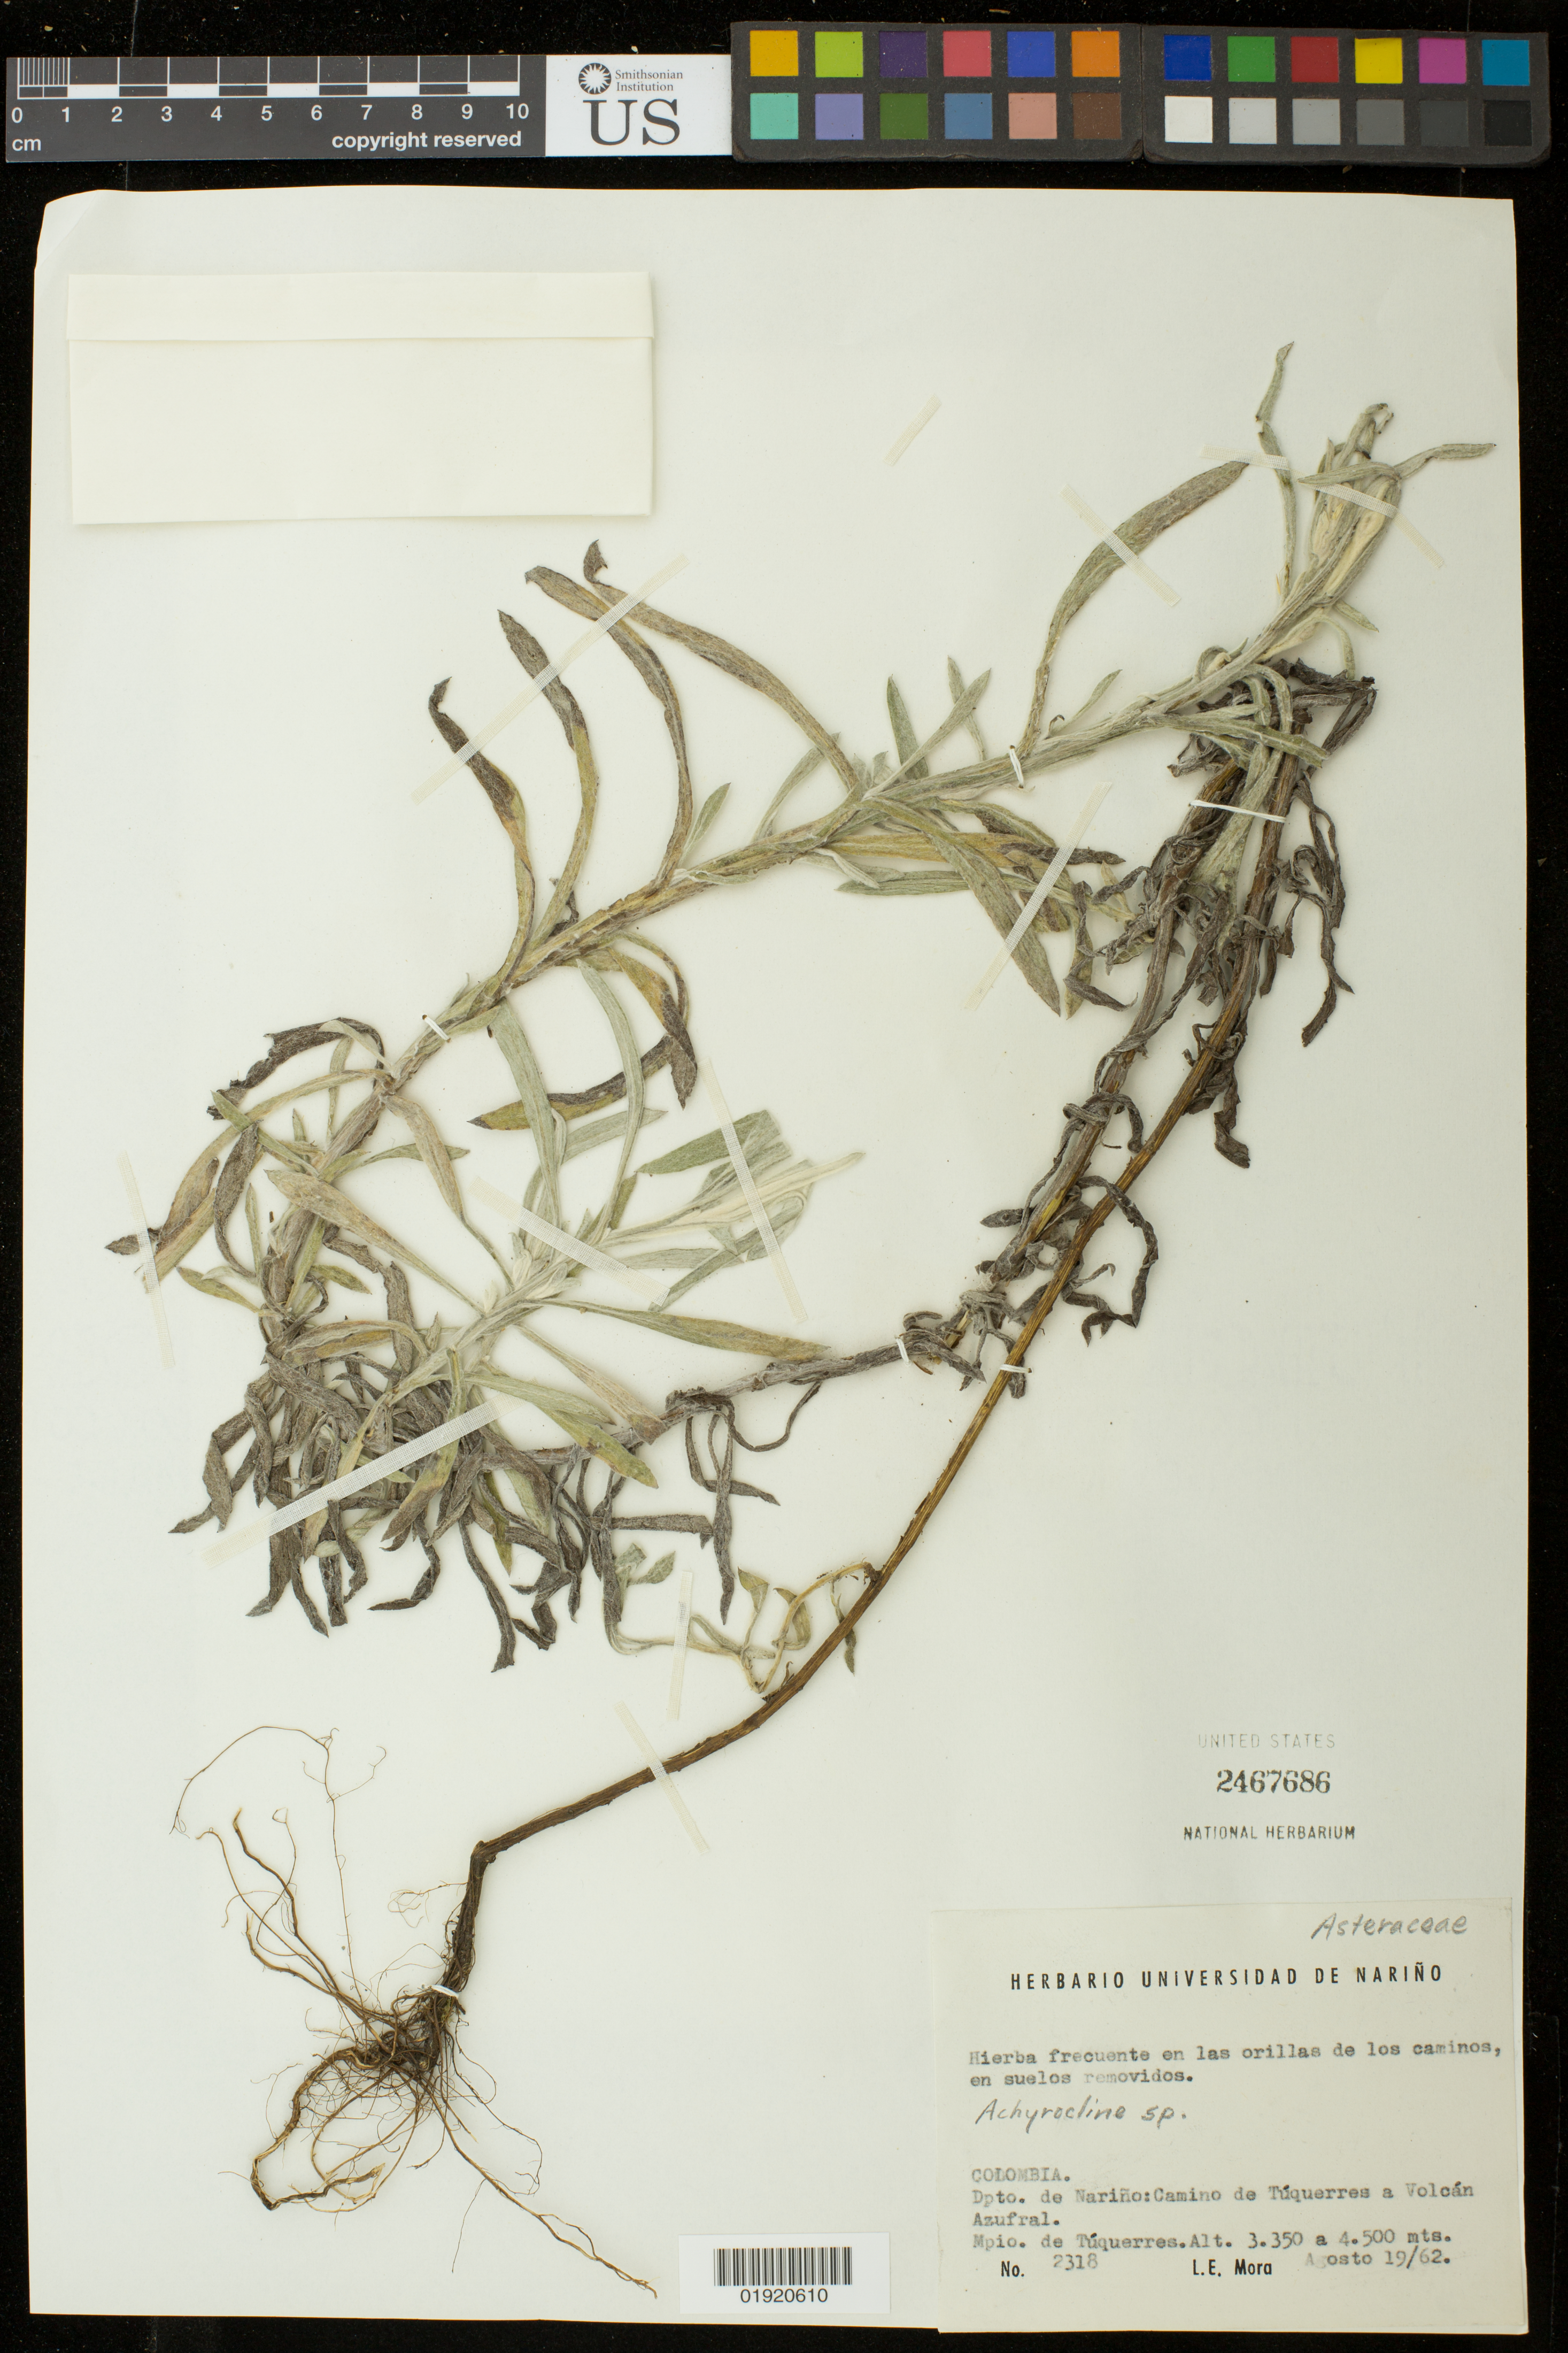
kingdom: Plantae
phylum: Tracheophyta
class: Magnoliopsida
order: Asterales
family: Asteraceae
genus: Achyrocline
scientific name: Achyrocline sp.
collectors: L. Mora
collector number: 2318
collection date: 1962-08-19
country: Colombia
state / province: Narino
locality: Colombia. Dpto. de Narino: Camino de Tuquerres a Volcan Azufral. Mpio. de Tuquerres.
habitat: Hierba frecuente en las orillas de los caminos, en suelos removidos.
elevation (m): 3350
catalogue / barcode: US 2467686